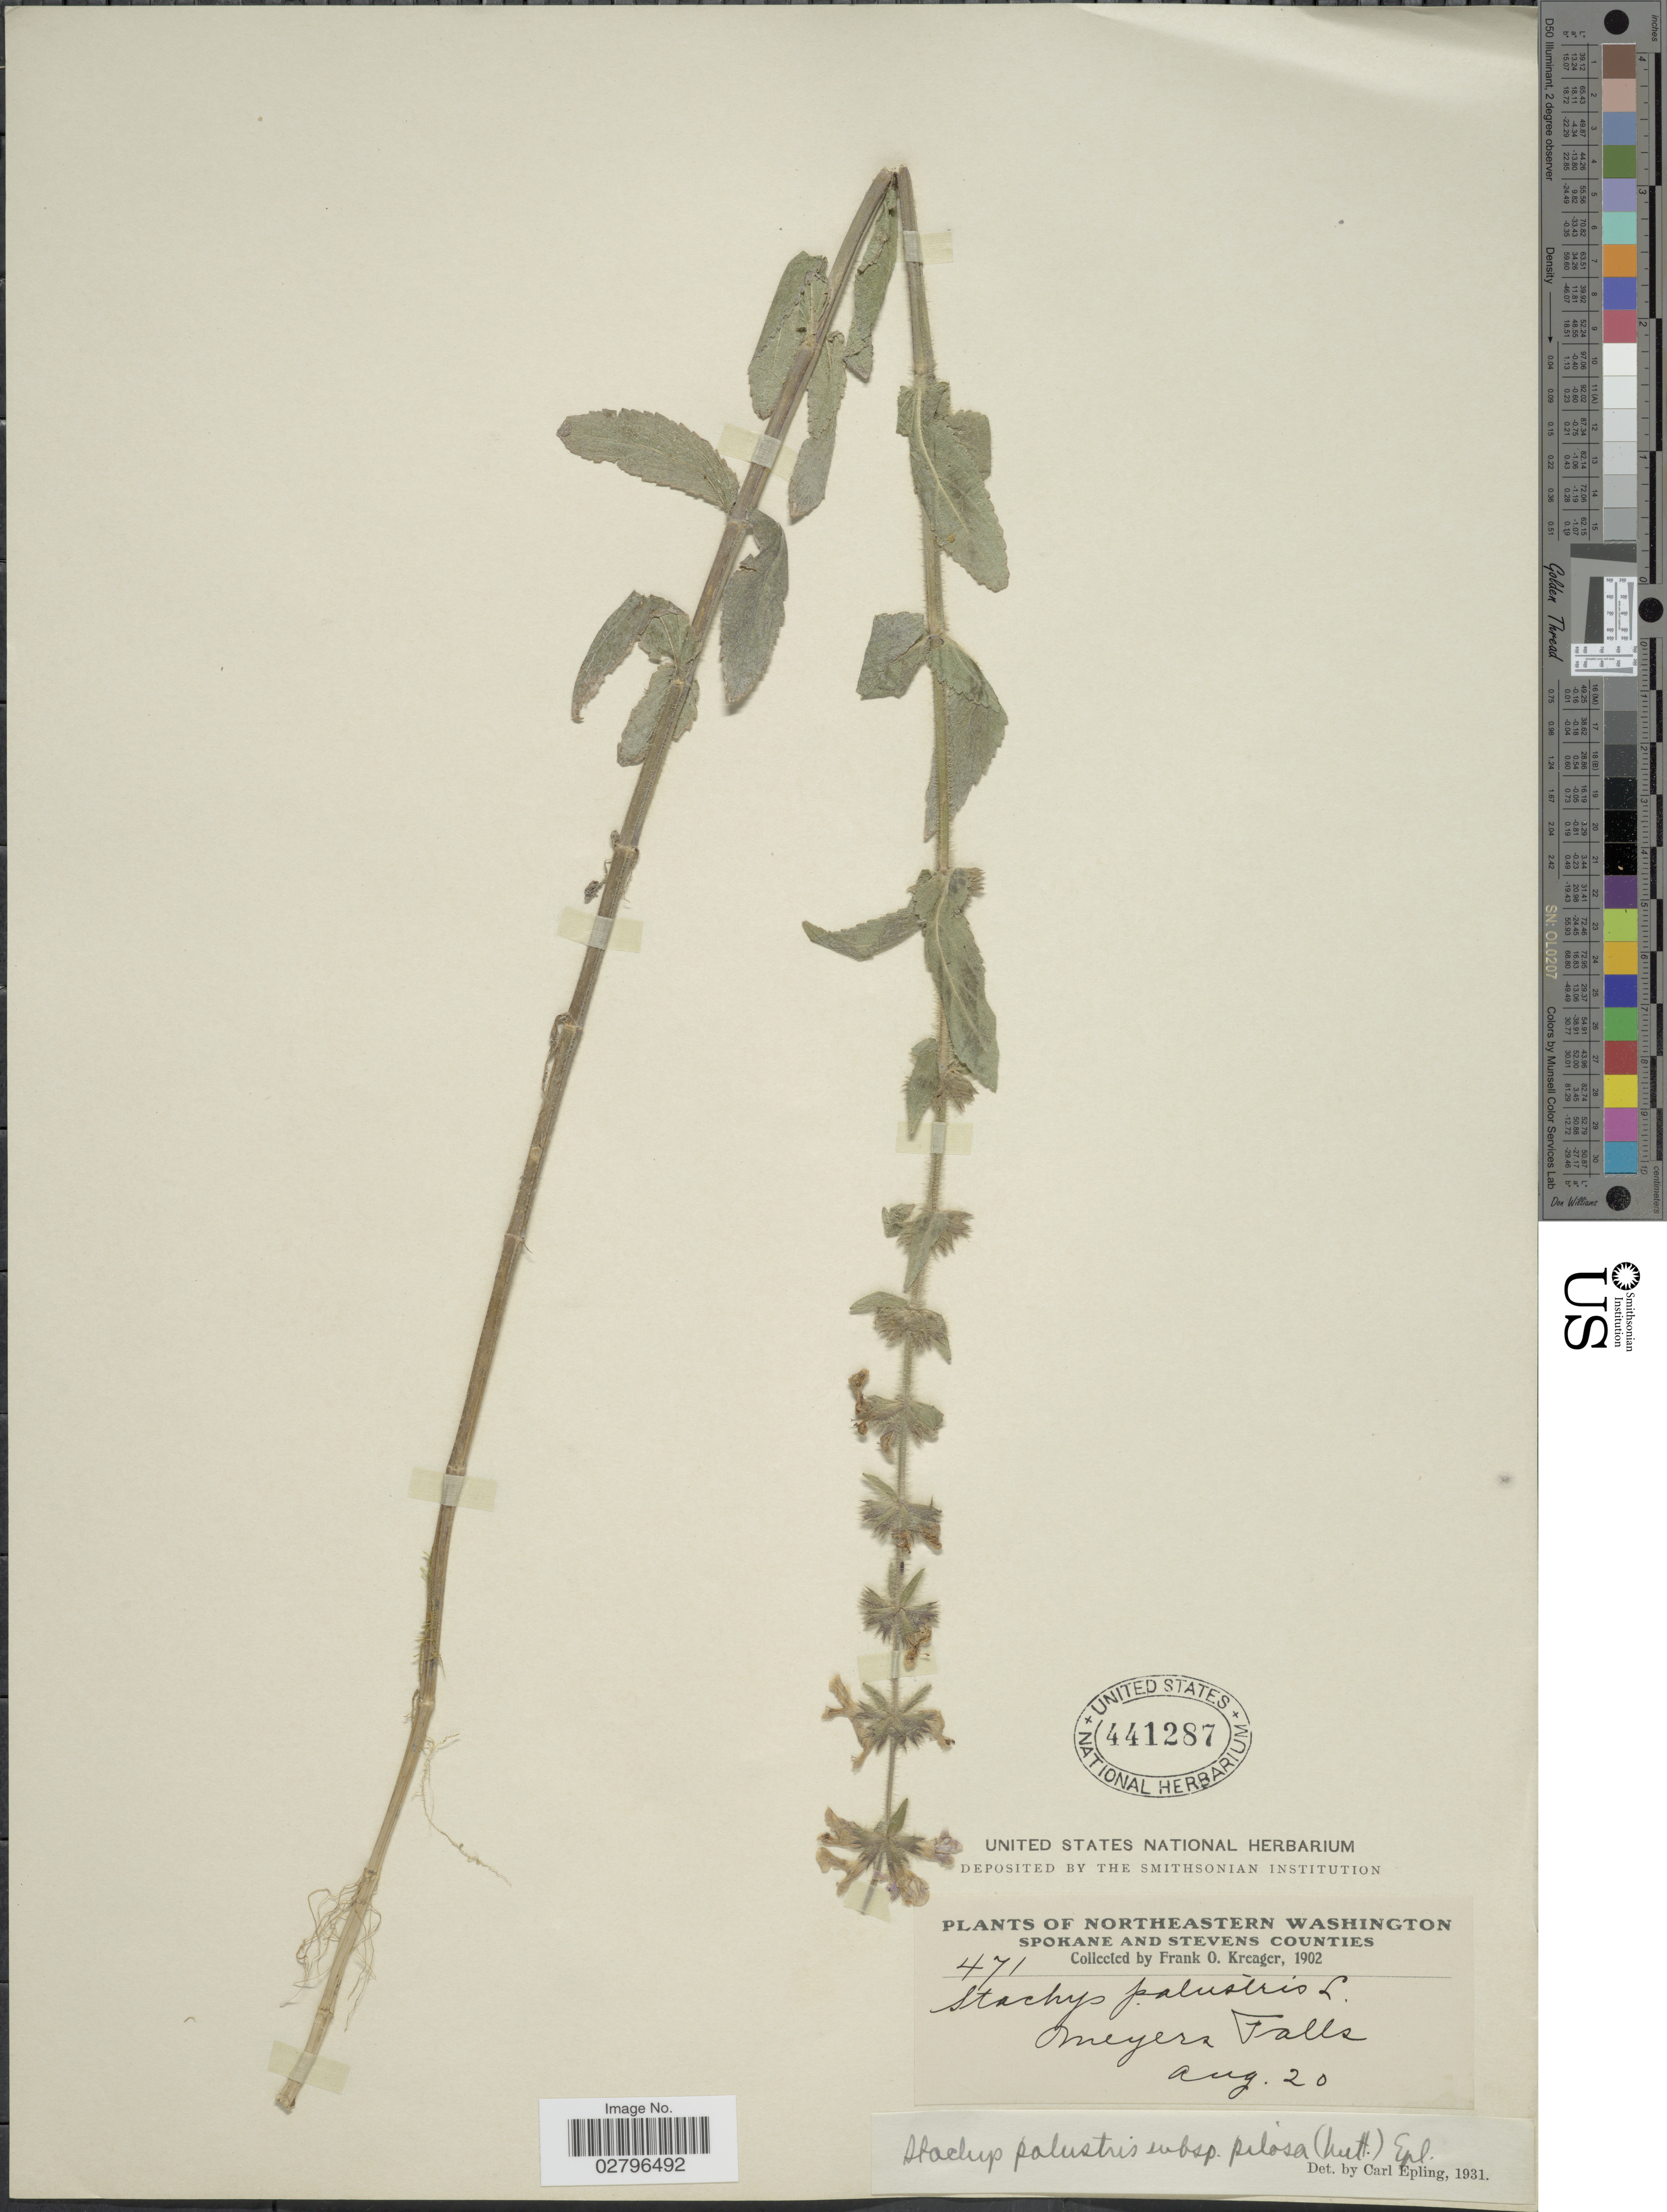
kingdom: Plantae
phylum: Tracheophyta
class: Magnoliopsida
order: Lamiales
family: Lamiaceae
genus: Stachys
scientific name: Stachys palustris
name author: L.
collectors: F. Kreager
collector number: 471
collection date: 1902-08-20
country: United States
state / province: Washington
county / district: Spokane / Stevens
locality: Northeastern Washington. Spokane and Stevens Counties. Meyers Falls.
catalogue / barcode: US 441287